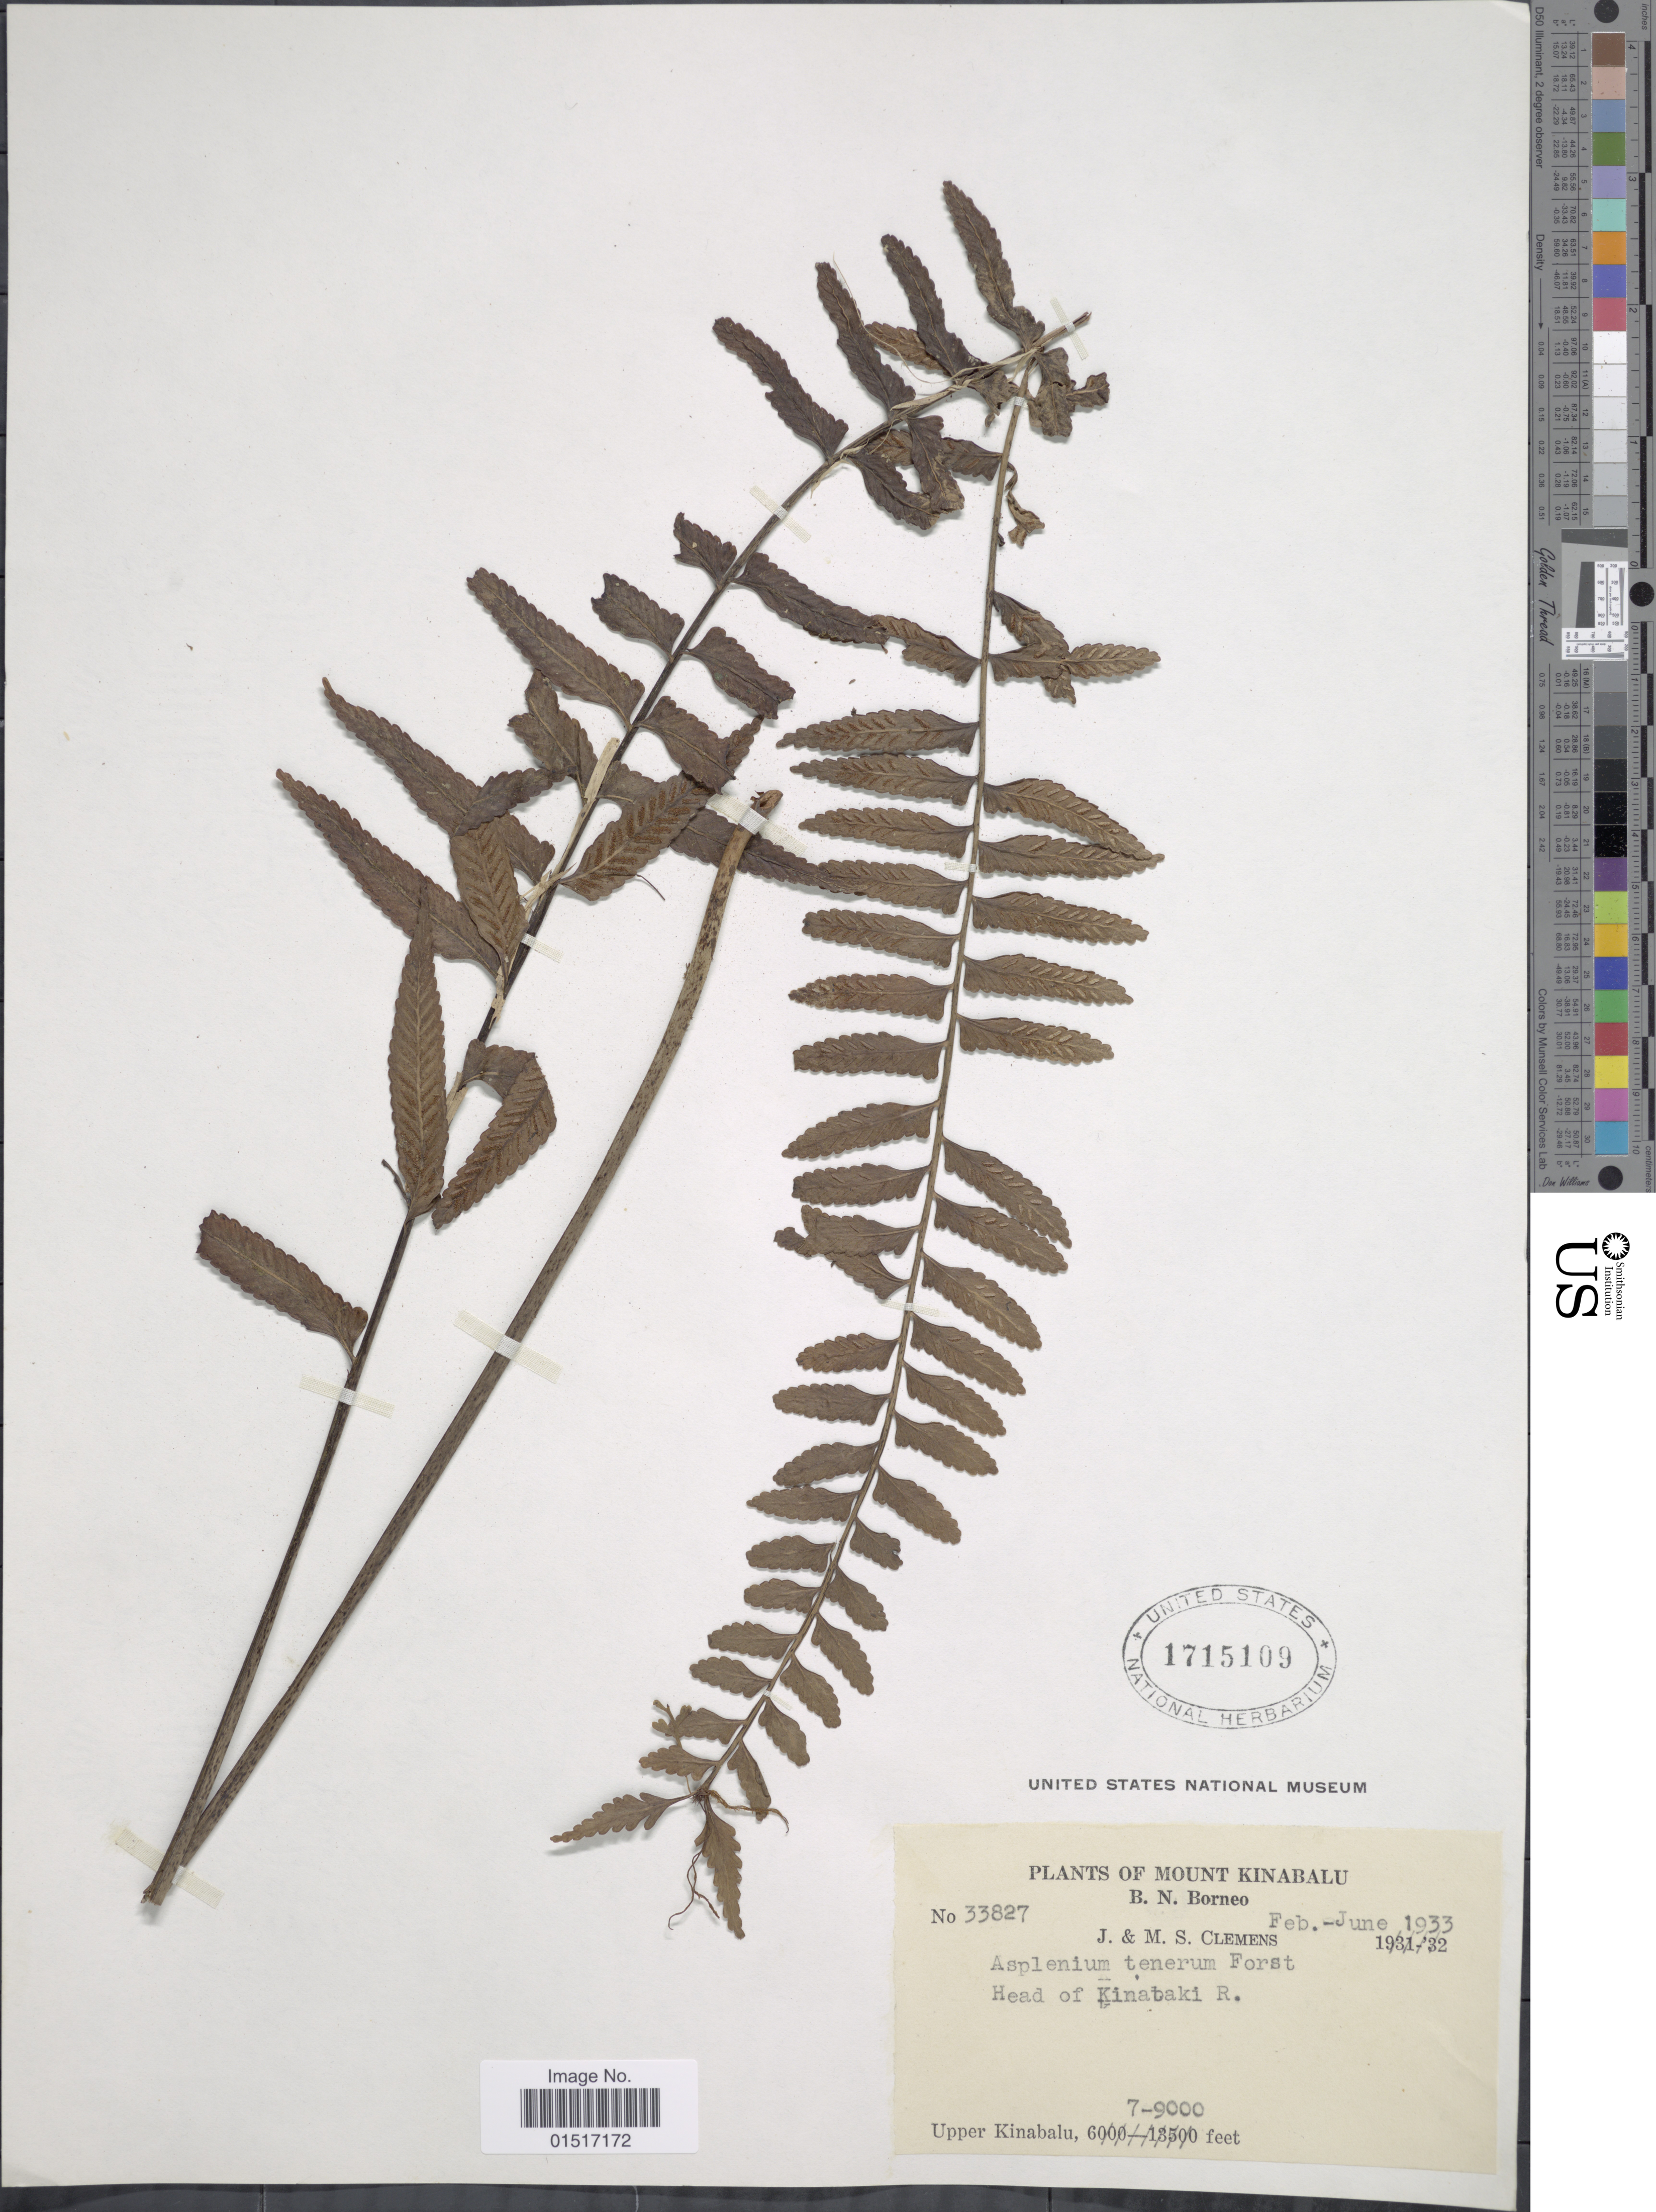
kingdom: Plantae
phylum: Tracheophyta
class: Polypodiopsida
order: Polypodiales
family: Aspleniaceae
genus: Asplenium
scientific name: Asplenium tenerum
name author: G. Forst.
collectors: J. Clemens & M. S. Clemens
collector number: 33827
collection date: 1933-02/1933-06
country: Malaysia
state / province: Sabah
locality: Mount Kinabalu. B. N. Borneo. Head of Kinabaki R. Upper Kinabalu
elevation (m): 2134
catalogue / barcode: US 1715109